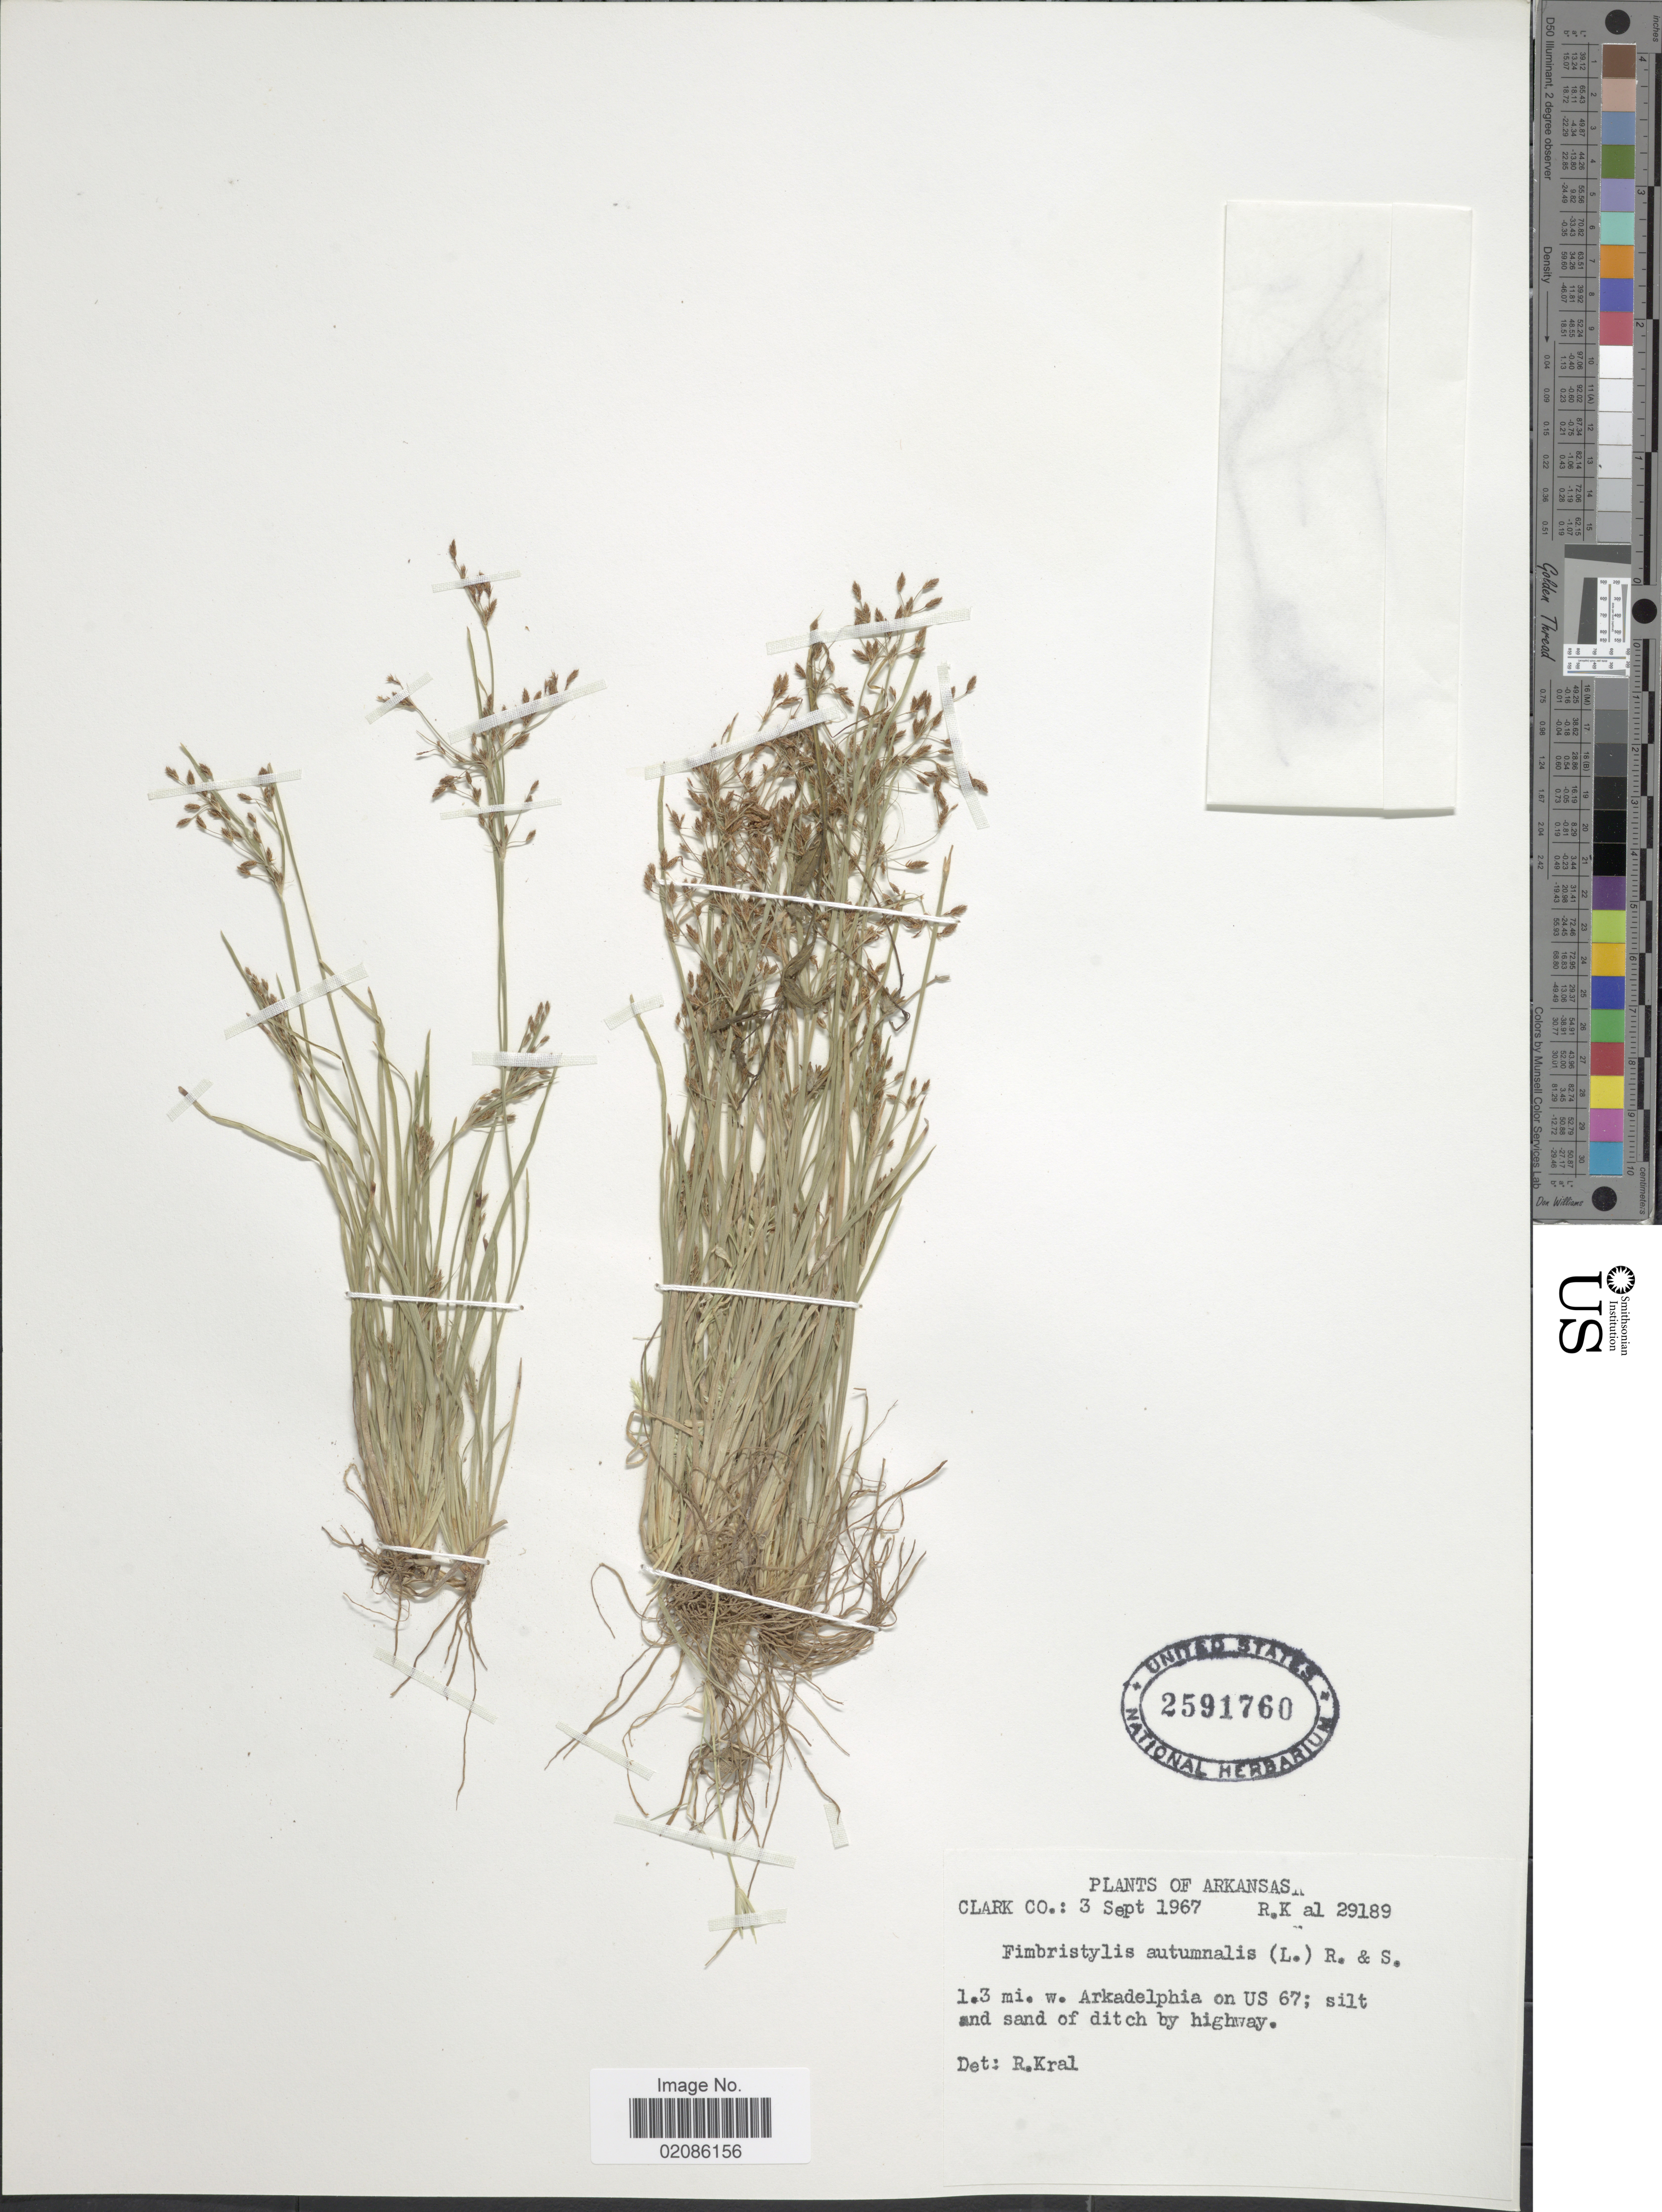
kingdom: Plantae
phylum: Tracheophyta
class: Liliopsida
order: Poales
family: Cyperaceae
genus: Fimbristylis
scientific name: Fimbristylis autumnalis (L.) Roem. & Schult.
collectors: R. Kral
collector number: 29189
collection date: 1967-09-03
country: United States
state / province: Arkansas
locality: Clark Co. 1.3 mi. w. Arkadelphia on US 67; silt and sand of ditch by highway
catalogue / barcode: US 2591760